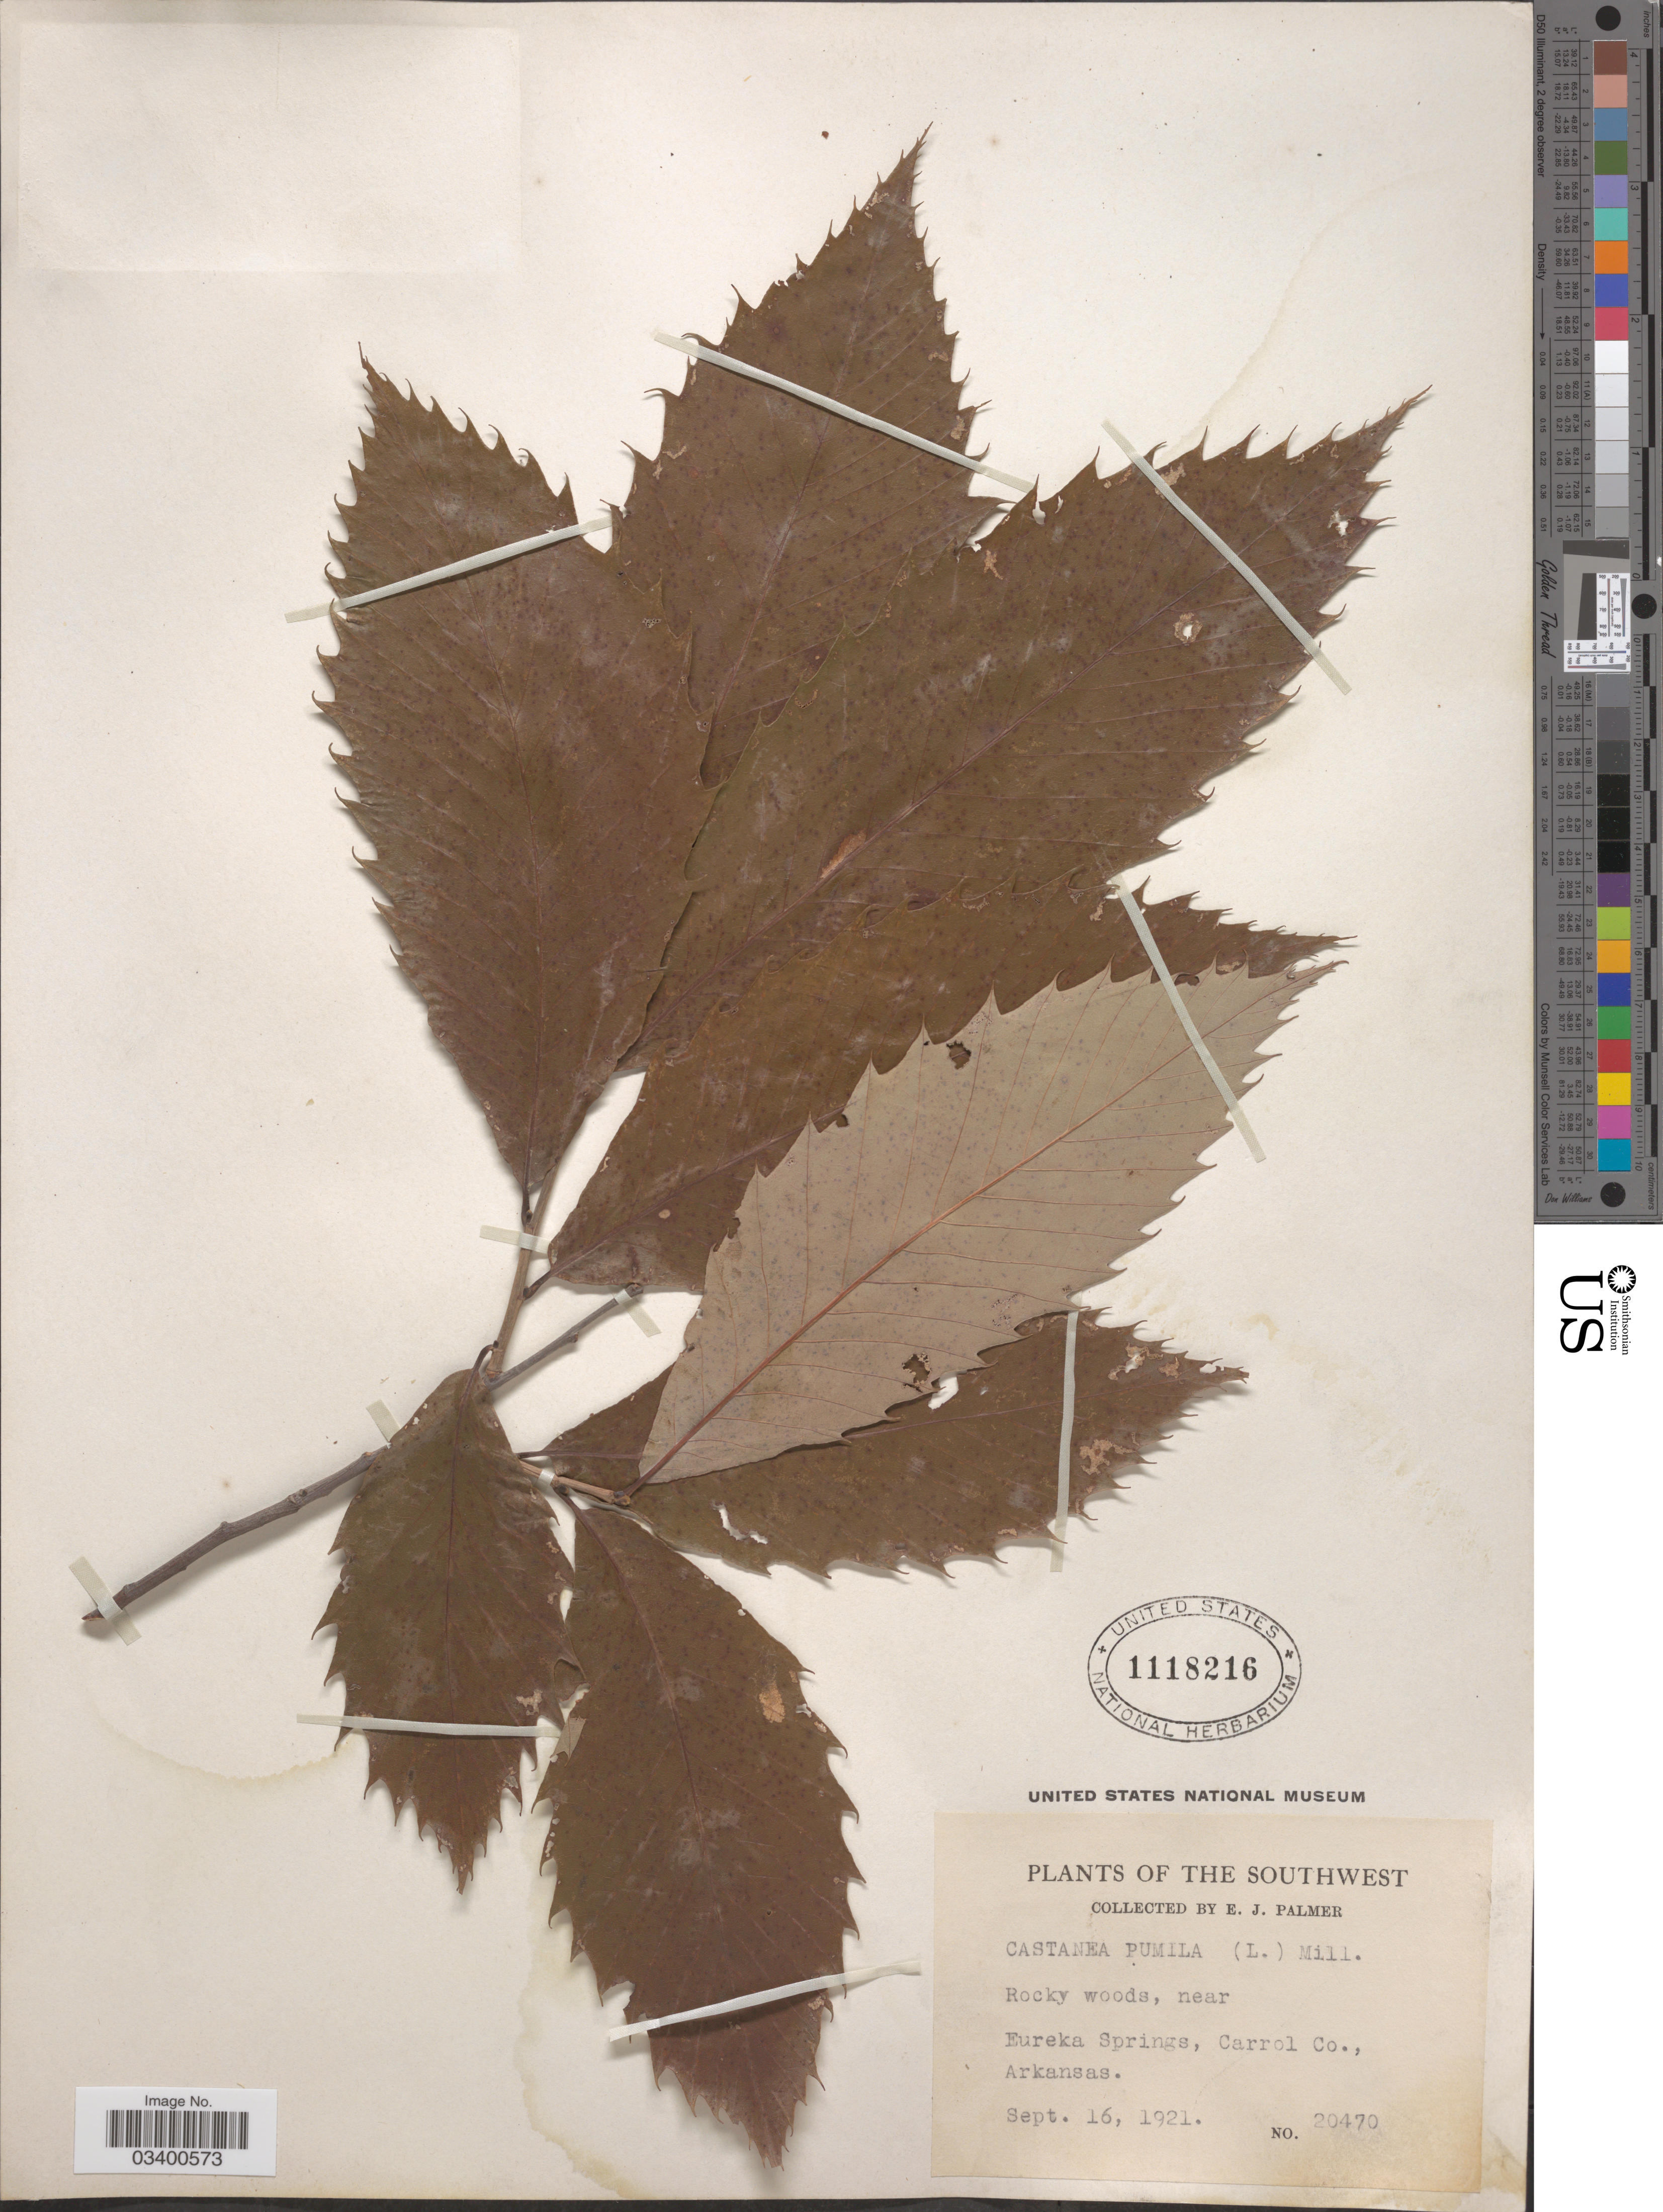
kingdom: Plantae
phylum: Tracheophyta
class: Magnoliopsida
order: Fagales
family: Fagaceae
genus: Castanea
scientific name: Castanea pumila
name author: (L.) Mill.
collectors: E. J. Palmer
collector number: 20470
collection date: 1921-09-16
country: United States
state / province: Arkansas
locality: The Southwest. Near Eureka Springs, Carrol Co.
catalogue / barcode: US 1118216